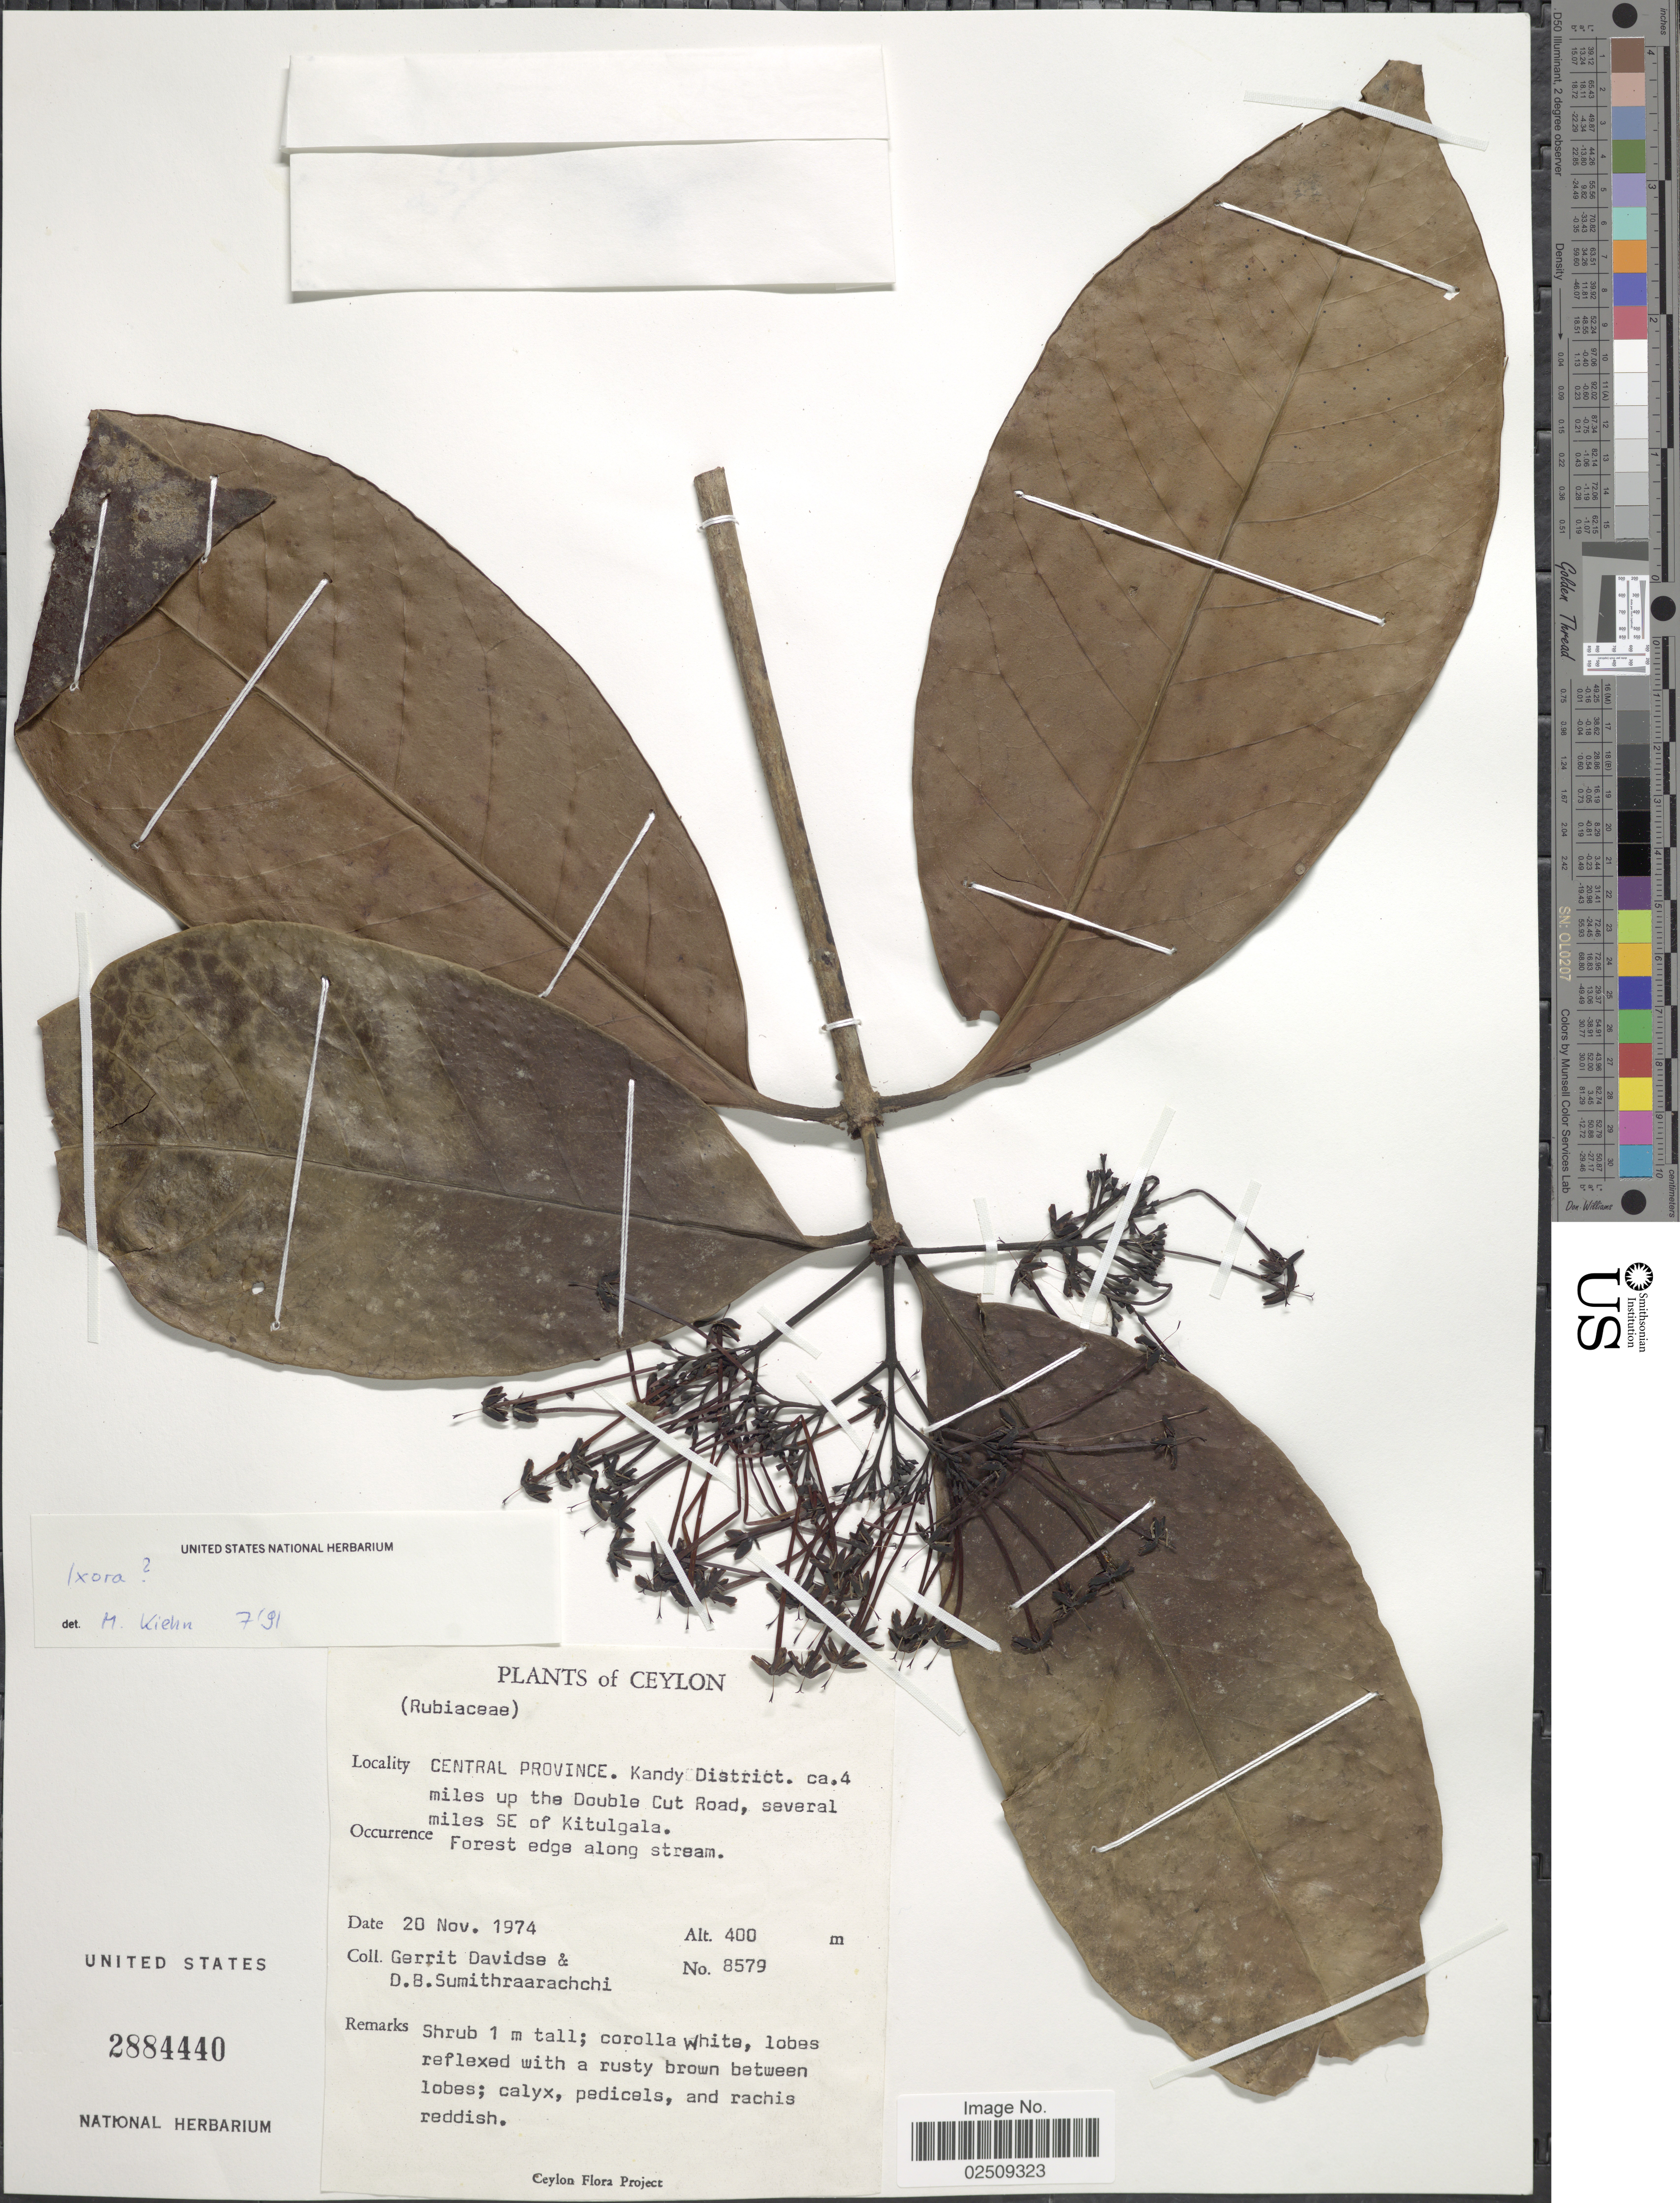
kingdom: Plantae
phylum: Tracheophyta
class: Magnoliopsida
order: Gentianales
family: Rubiaceae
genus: Ixora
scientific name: Ixora sp.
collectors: G. Davidse & D. B. Sumithraarachchi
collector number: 8579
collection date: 1974-11-20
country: Sri Lanka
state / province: Central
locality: Ceylon. Kandy District. ca. 4 miles up the Double Cut Road, several miles SE of Kitugala. Forest edge along stream.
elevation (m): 400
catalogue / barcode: US 2884440